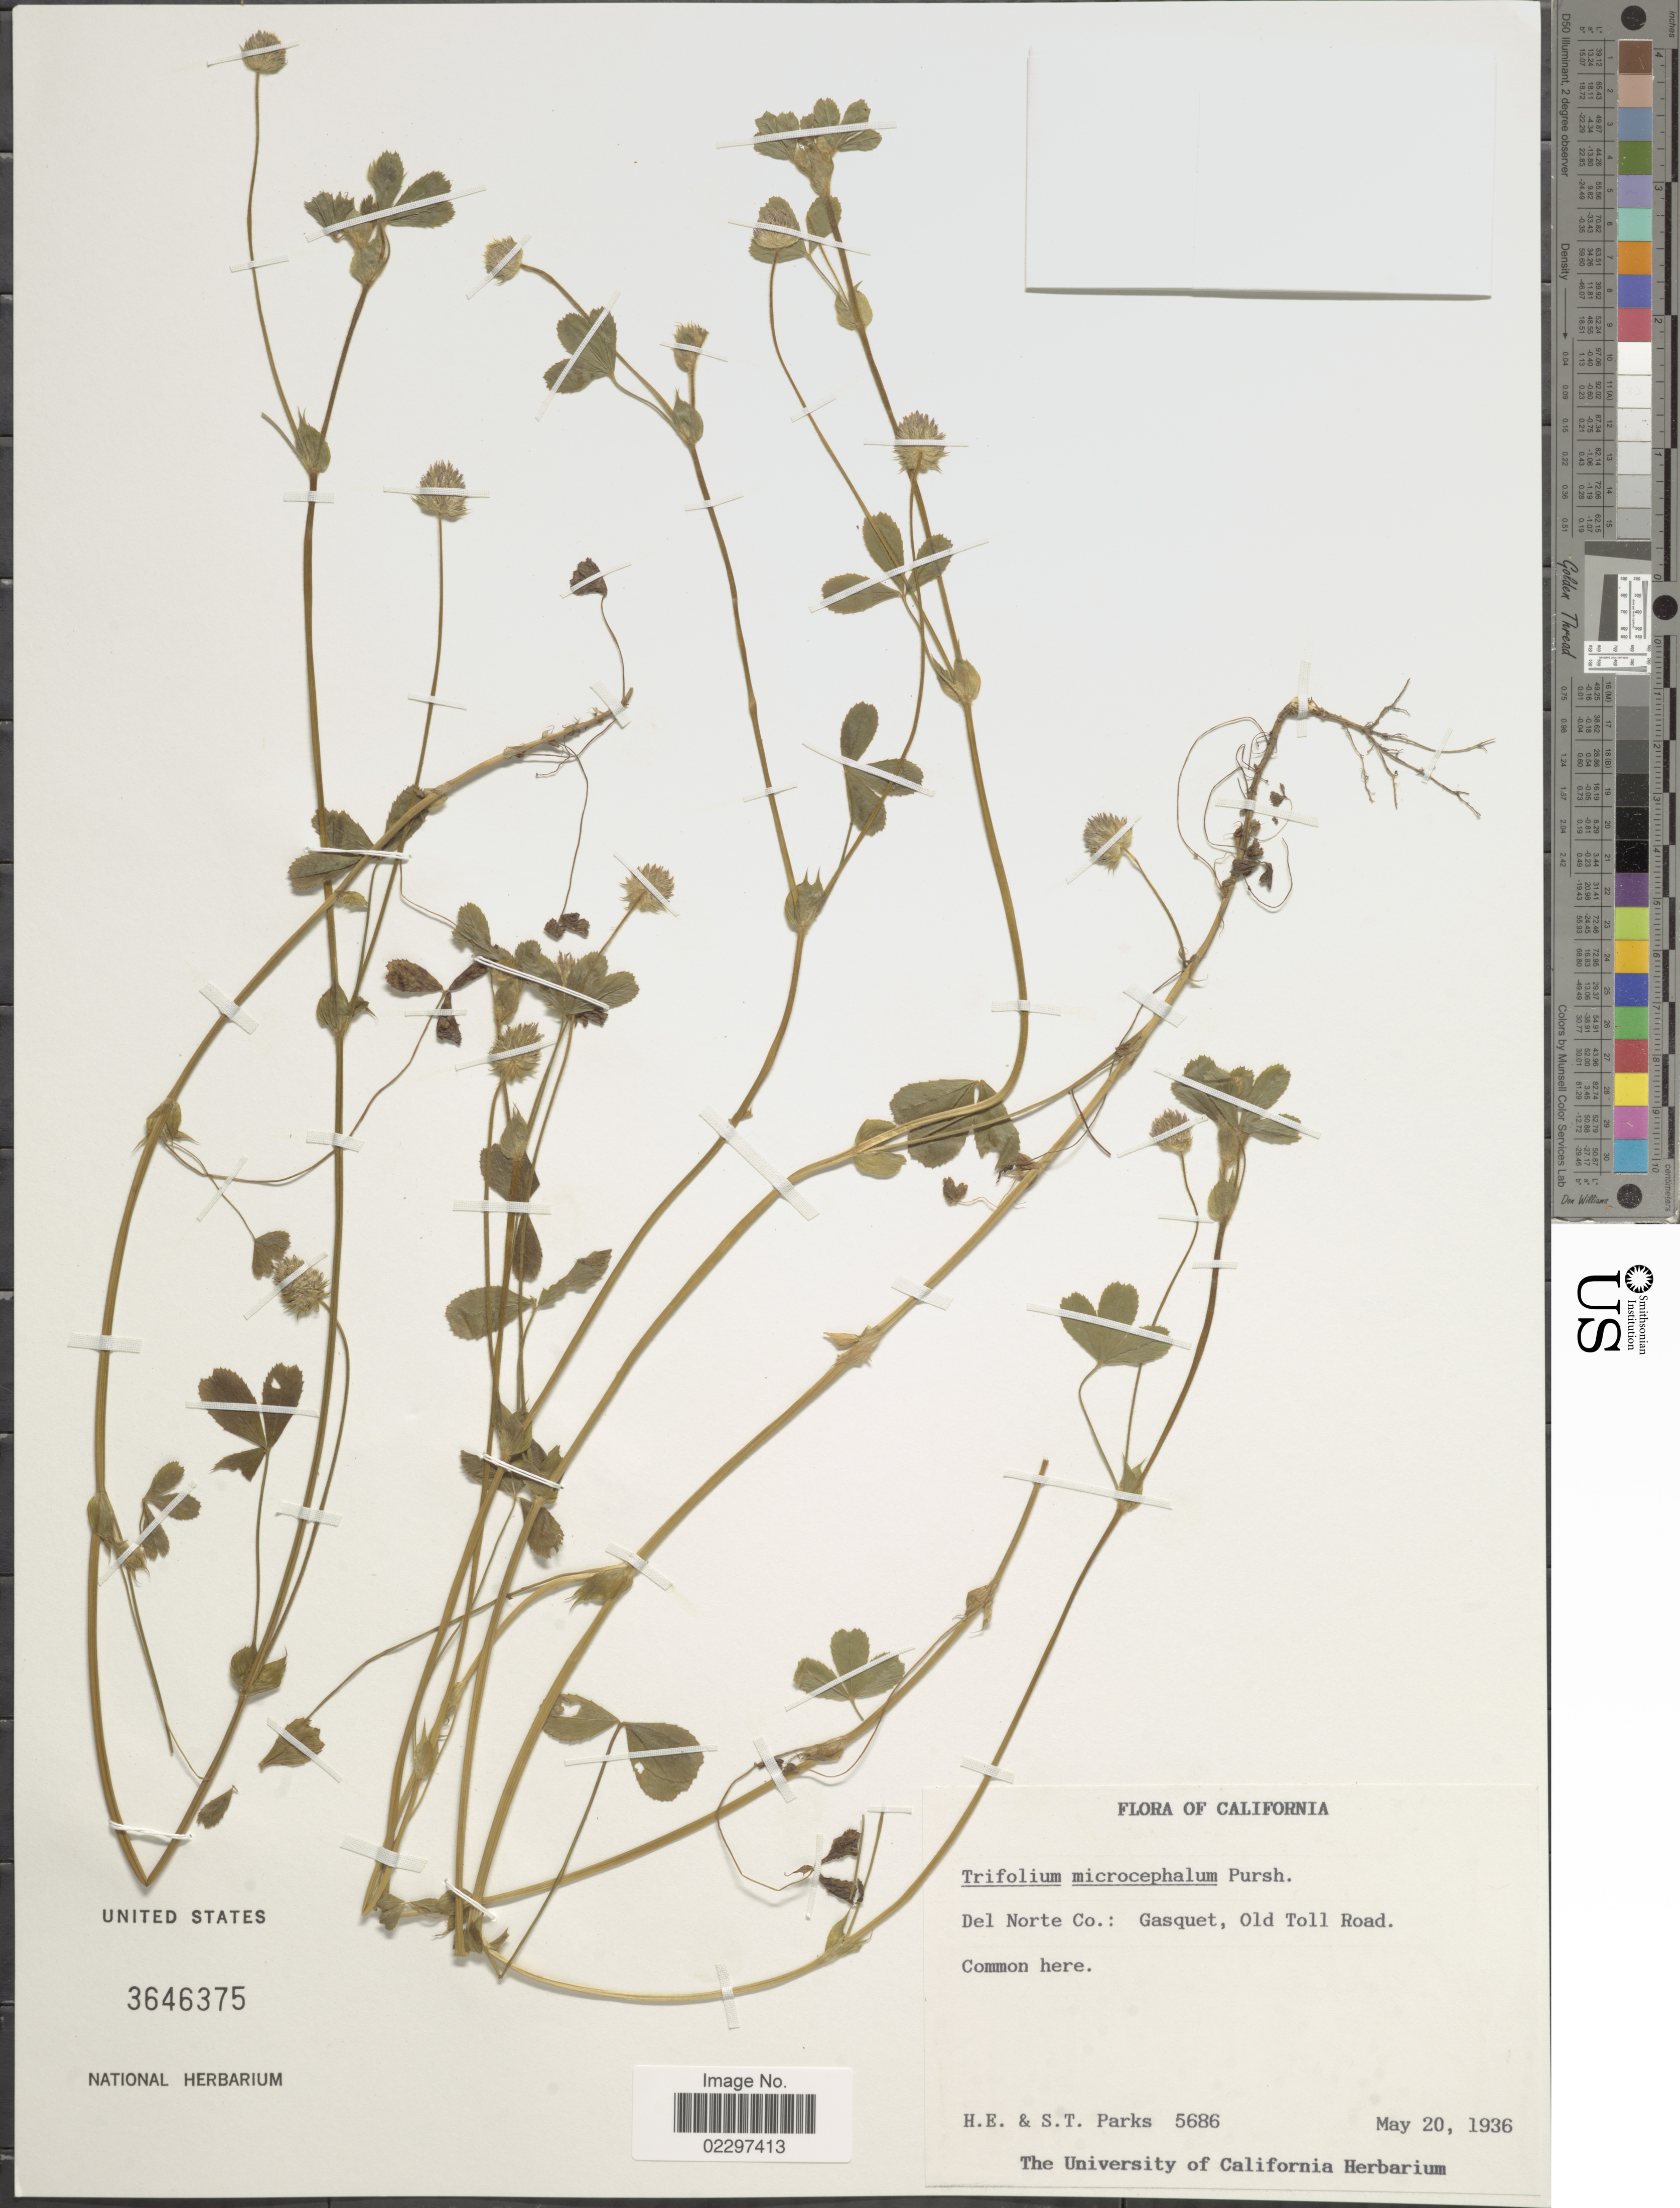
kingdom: Plantae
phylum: Tracheophyta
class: Magnoliopsida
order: Fabales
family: Fabaceae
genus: Trifolium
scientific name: Trifolium microcephalum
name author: Pursh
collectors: H. E. Parks & S. Parks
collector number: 5686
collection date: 1936-05-20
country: United States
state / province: California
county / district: Del Norte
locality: Del Norte Co.: Gasquet, Old Toll Road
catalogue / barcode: US 3646375